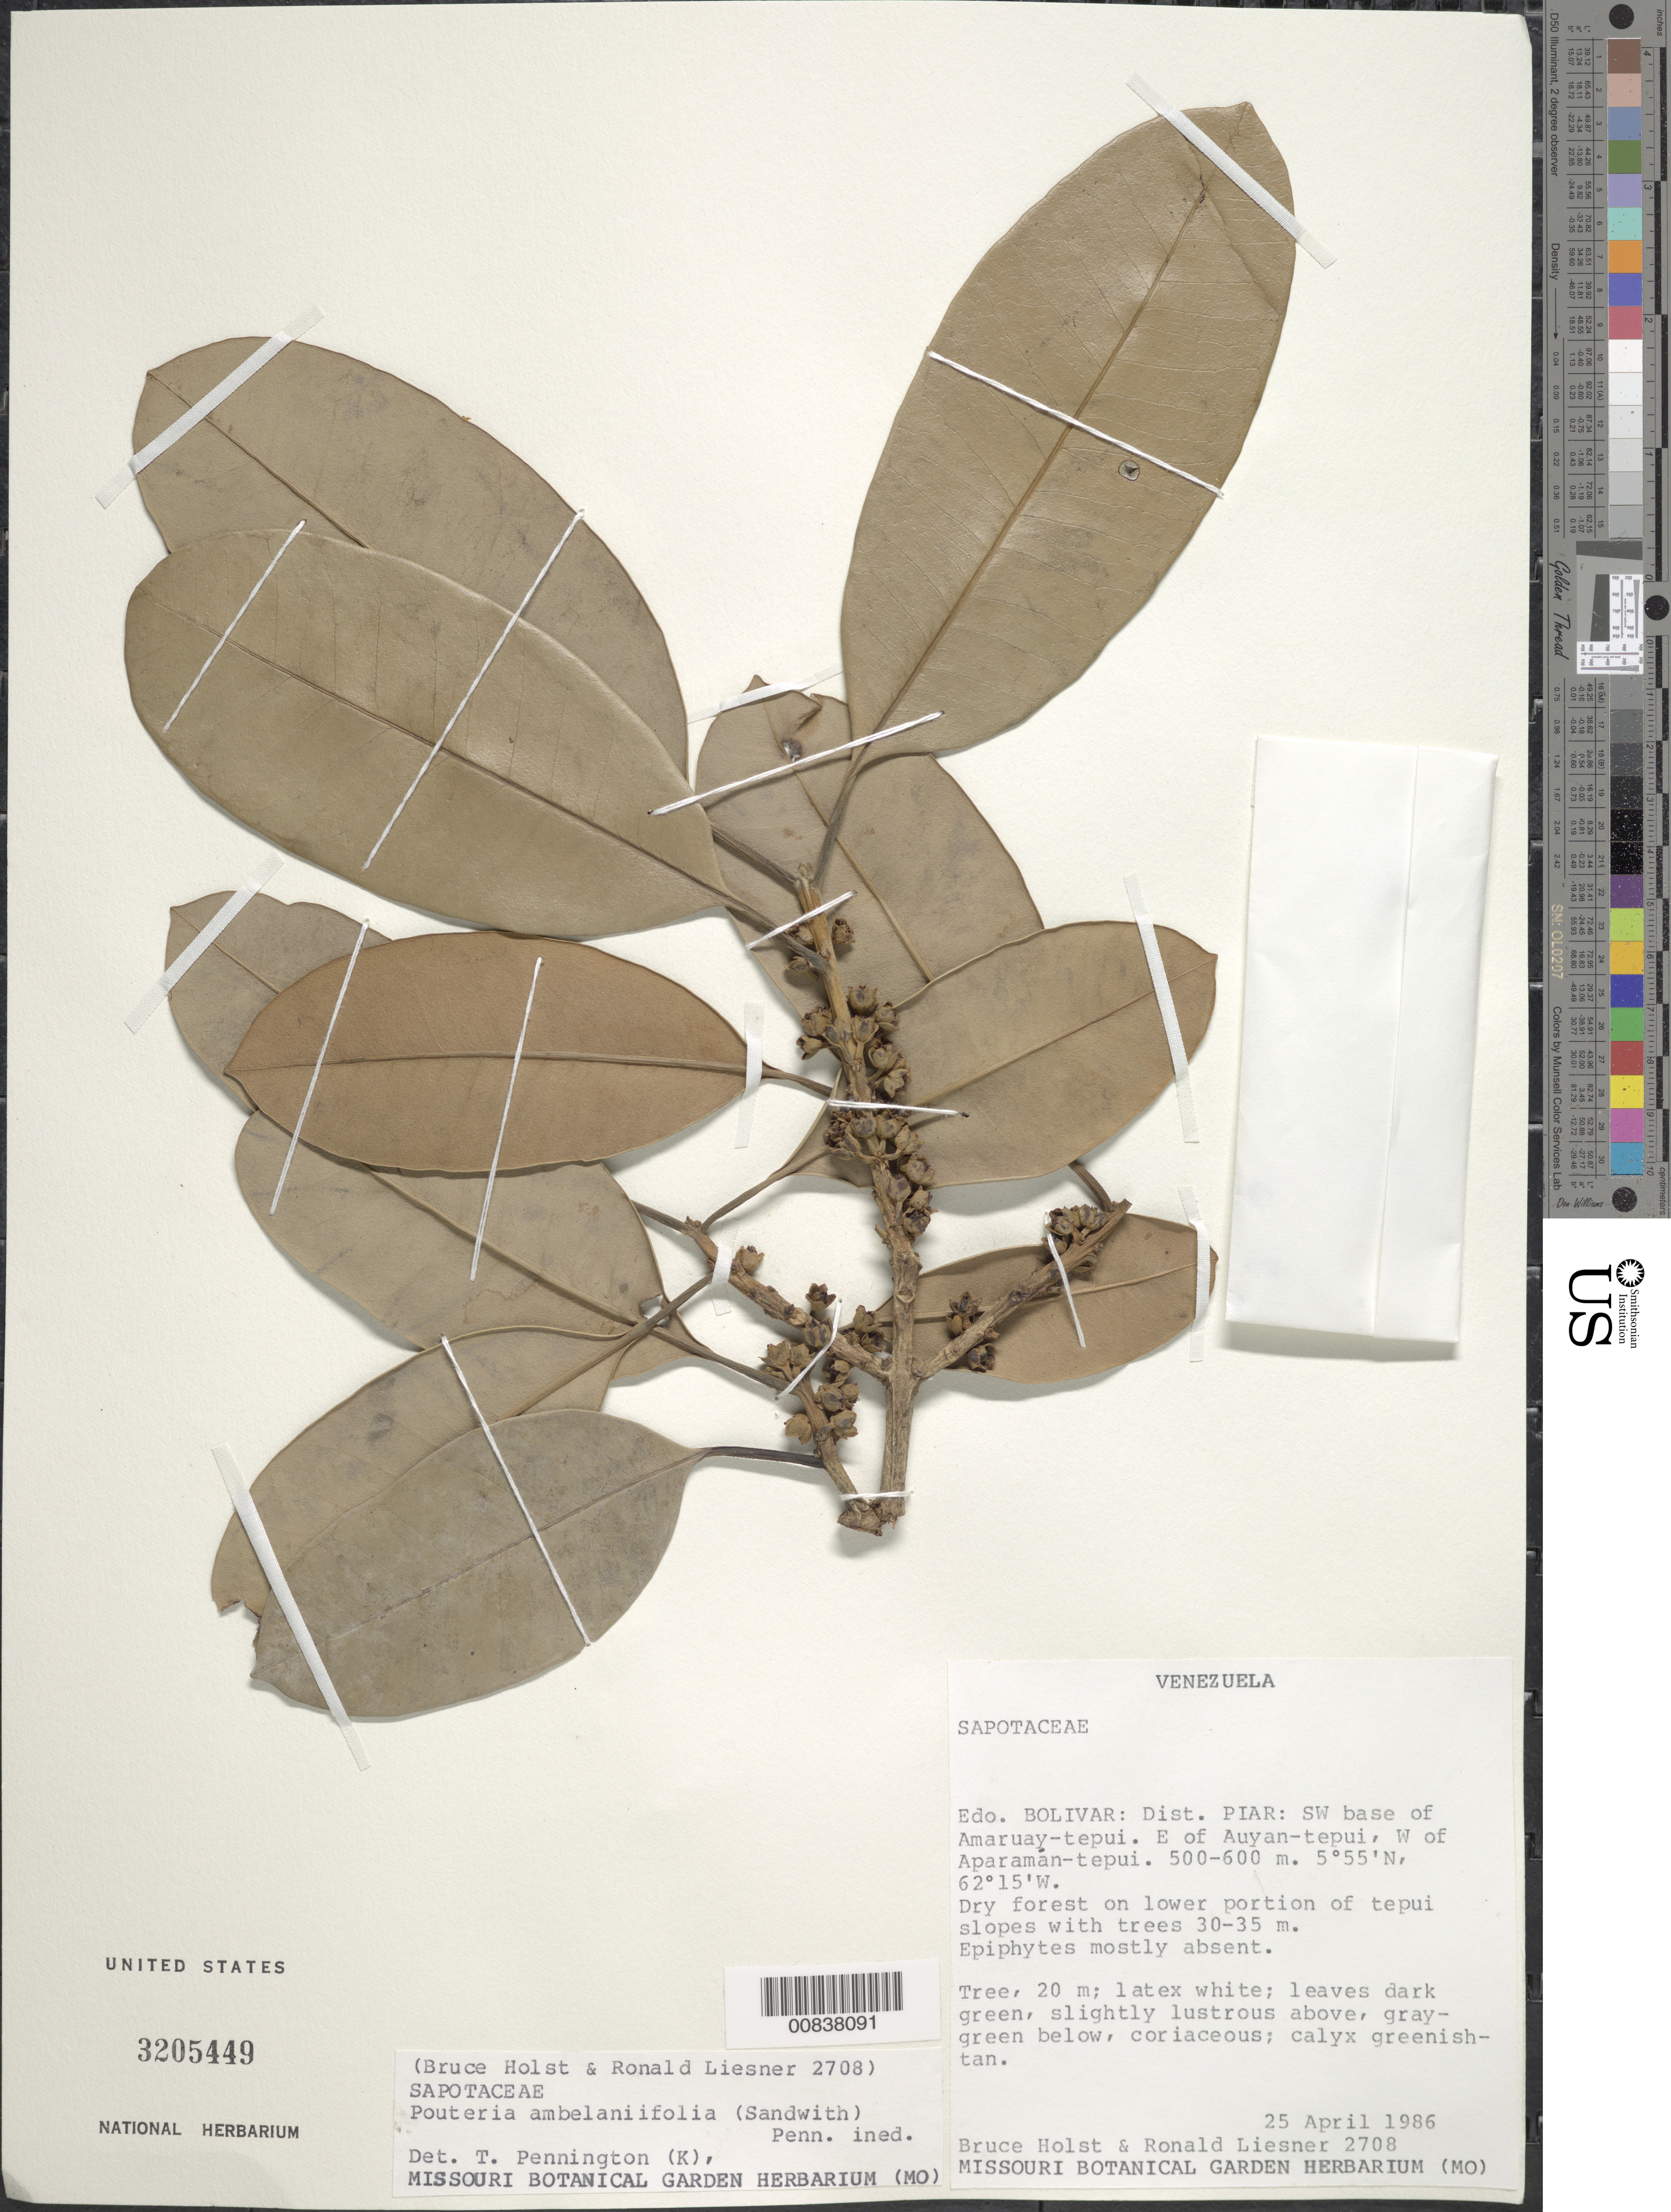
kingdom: Plantae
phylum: Tracheophyta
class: Magnoliopsida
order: Ericales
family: Sapotaceae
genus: Pouteria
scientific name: Pouteria ambelaniifolia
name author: (Sandwith) T.D. Penn.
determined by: Pennington, T. D., (K)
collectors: B. Holst & R. L. Liesner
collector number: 2708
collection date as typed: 25-Apr-86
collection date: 1986-04-25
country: Venezuela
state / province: Bolívar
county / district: Piar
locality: Amaruay-tepuí, SW slope, E of Auyan-tepuí, W of Aparamán-tepuí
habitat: Dry forest on lower portion of tepui slopes with trees 30-35m, epiphytes mostly absent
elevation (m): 500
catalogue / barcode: US 3205449